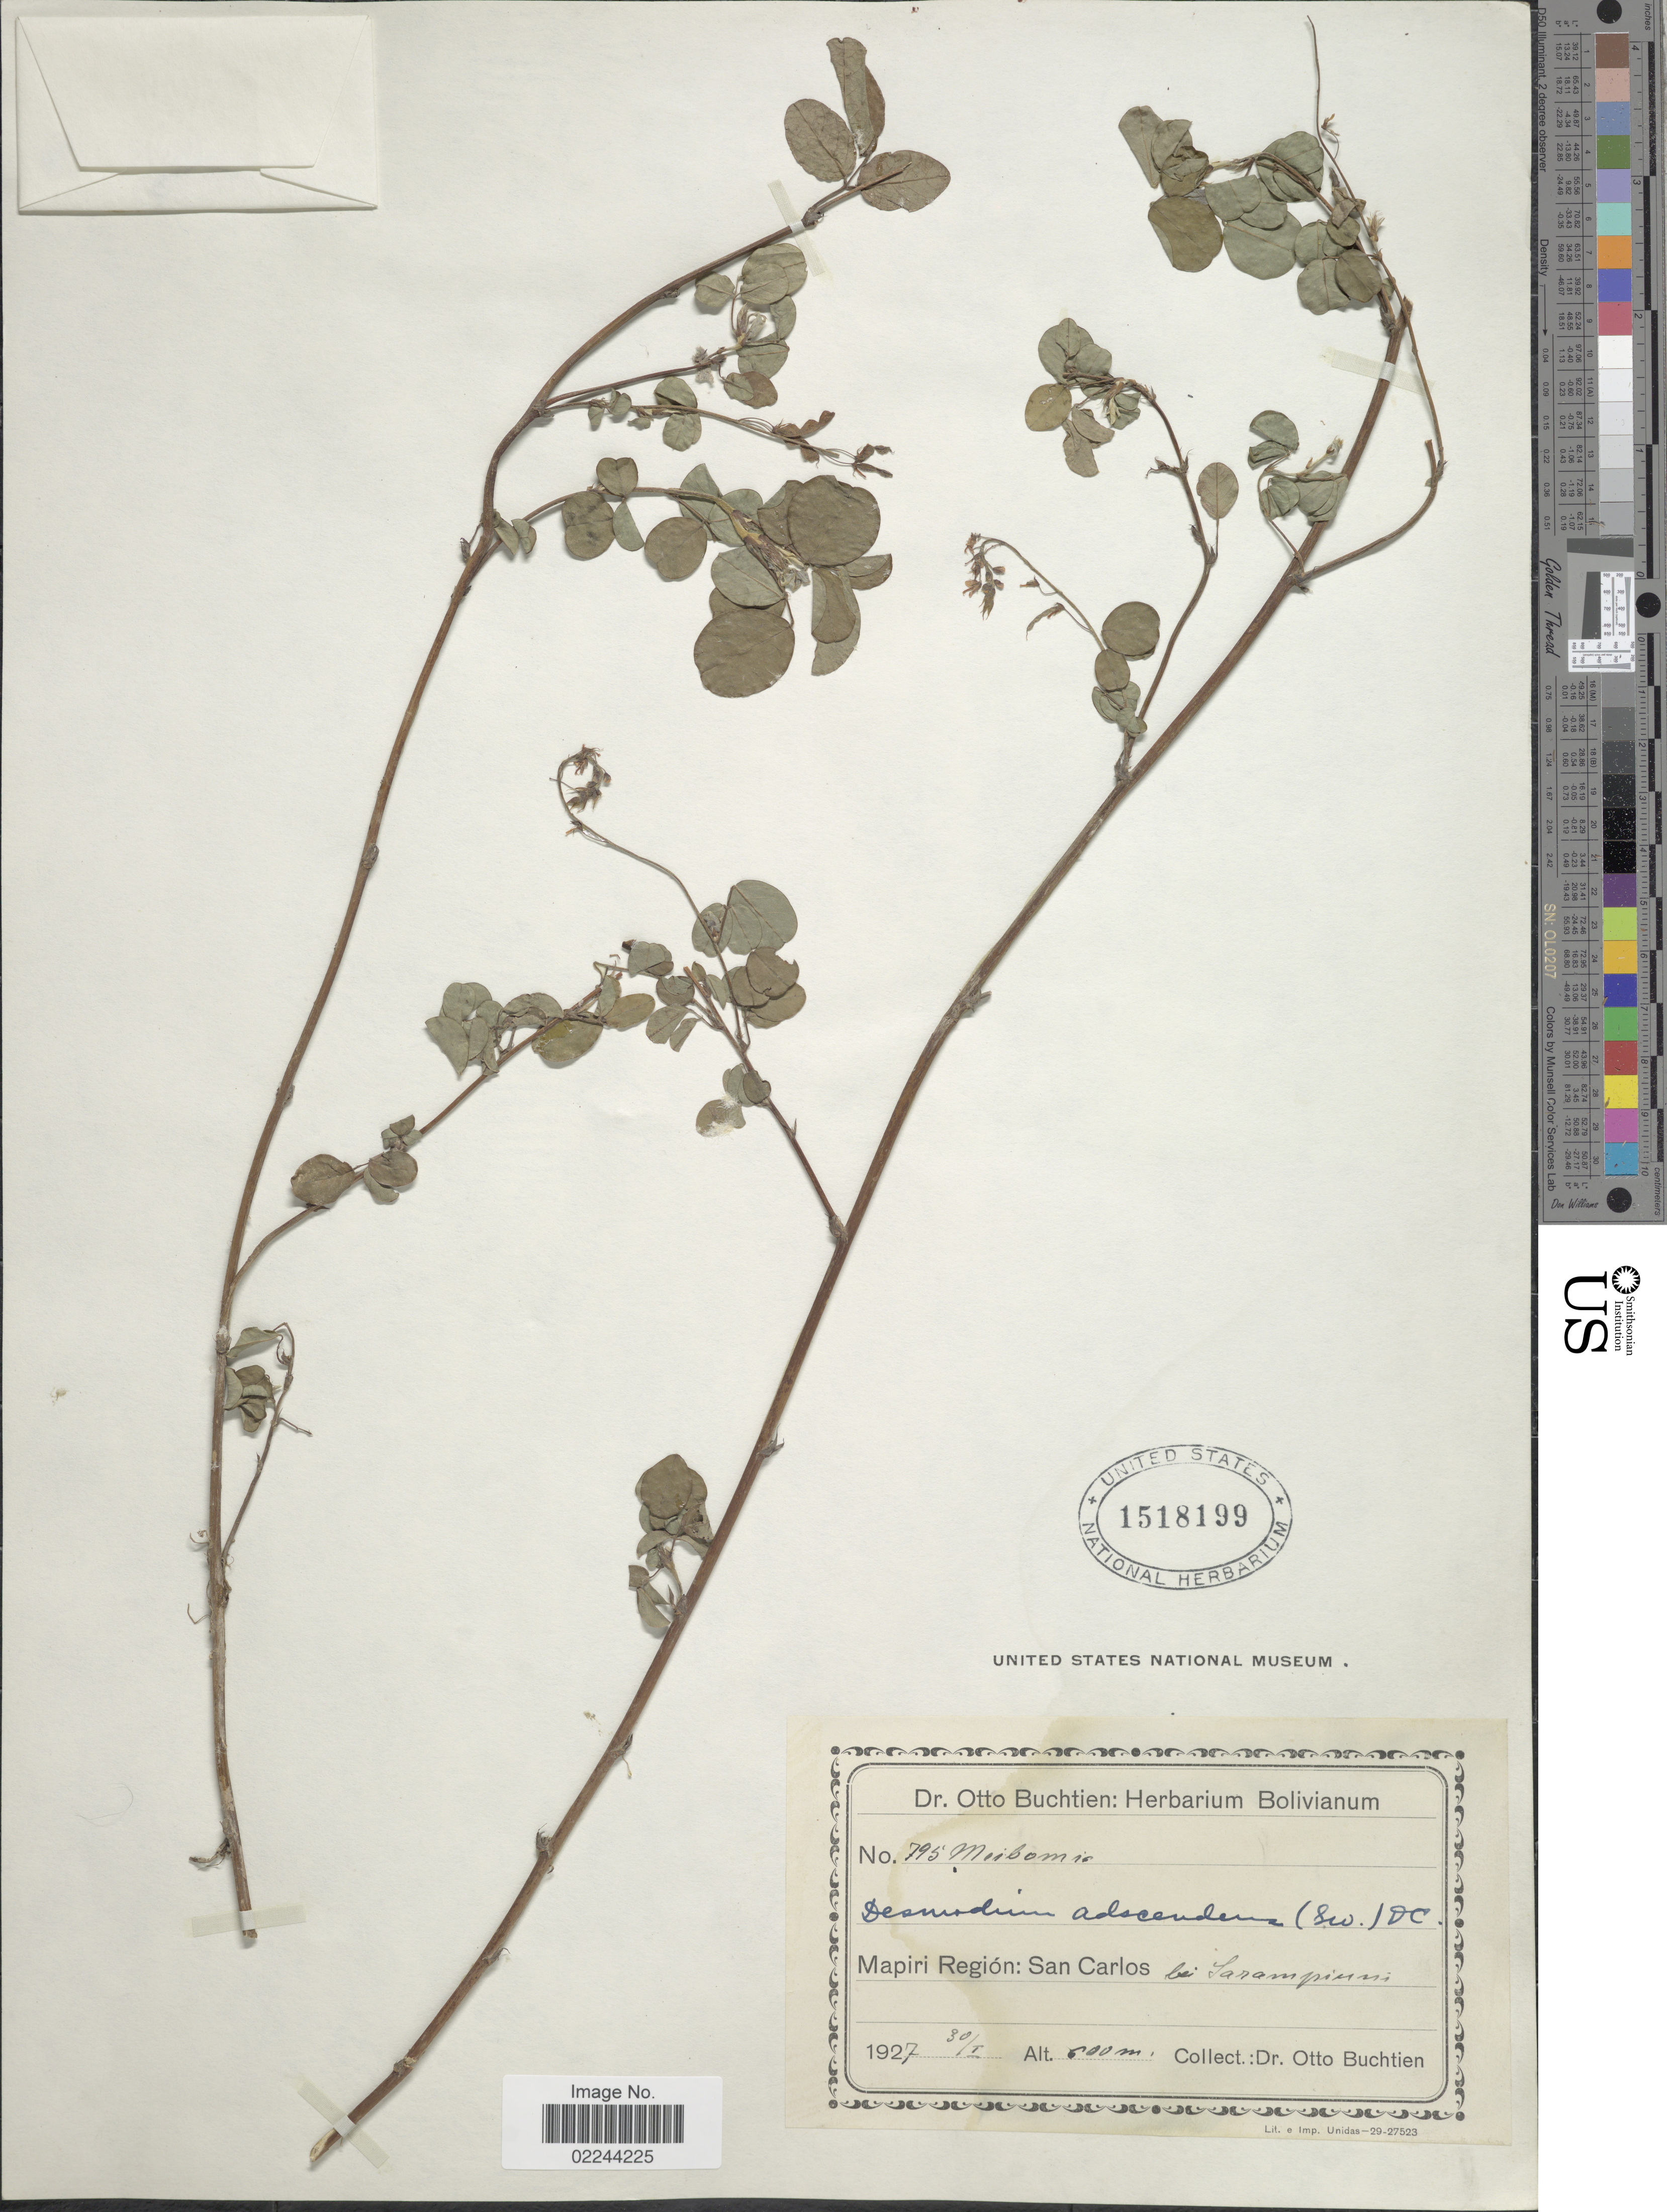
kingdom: Plantae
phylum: Tracheophyta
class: Magnoliopsida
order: Fabales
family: Fabaceae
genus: Grona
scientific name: Grona adscendens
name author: (Sw.) H. Ohashi & K. Ohashi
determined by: Strong, Mark T., (BOT), Smithsonian Institution - National Museum of Natural History (UNITED STATES)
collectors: O. Buchtien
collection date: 1927-01-30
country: Bolivia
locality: Mapiri Región: San Carlos bei Sarampiuni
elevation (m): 600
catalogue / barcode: US 1518199